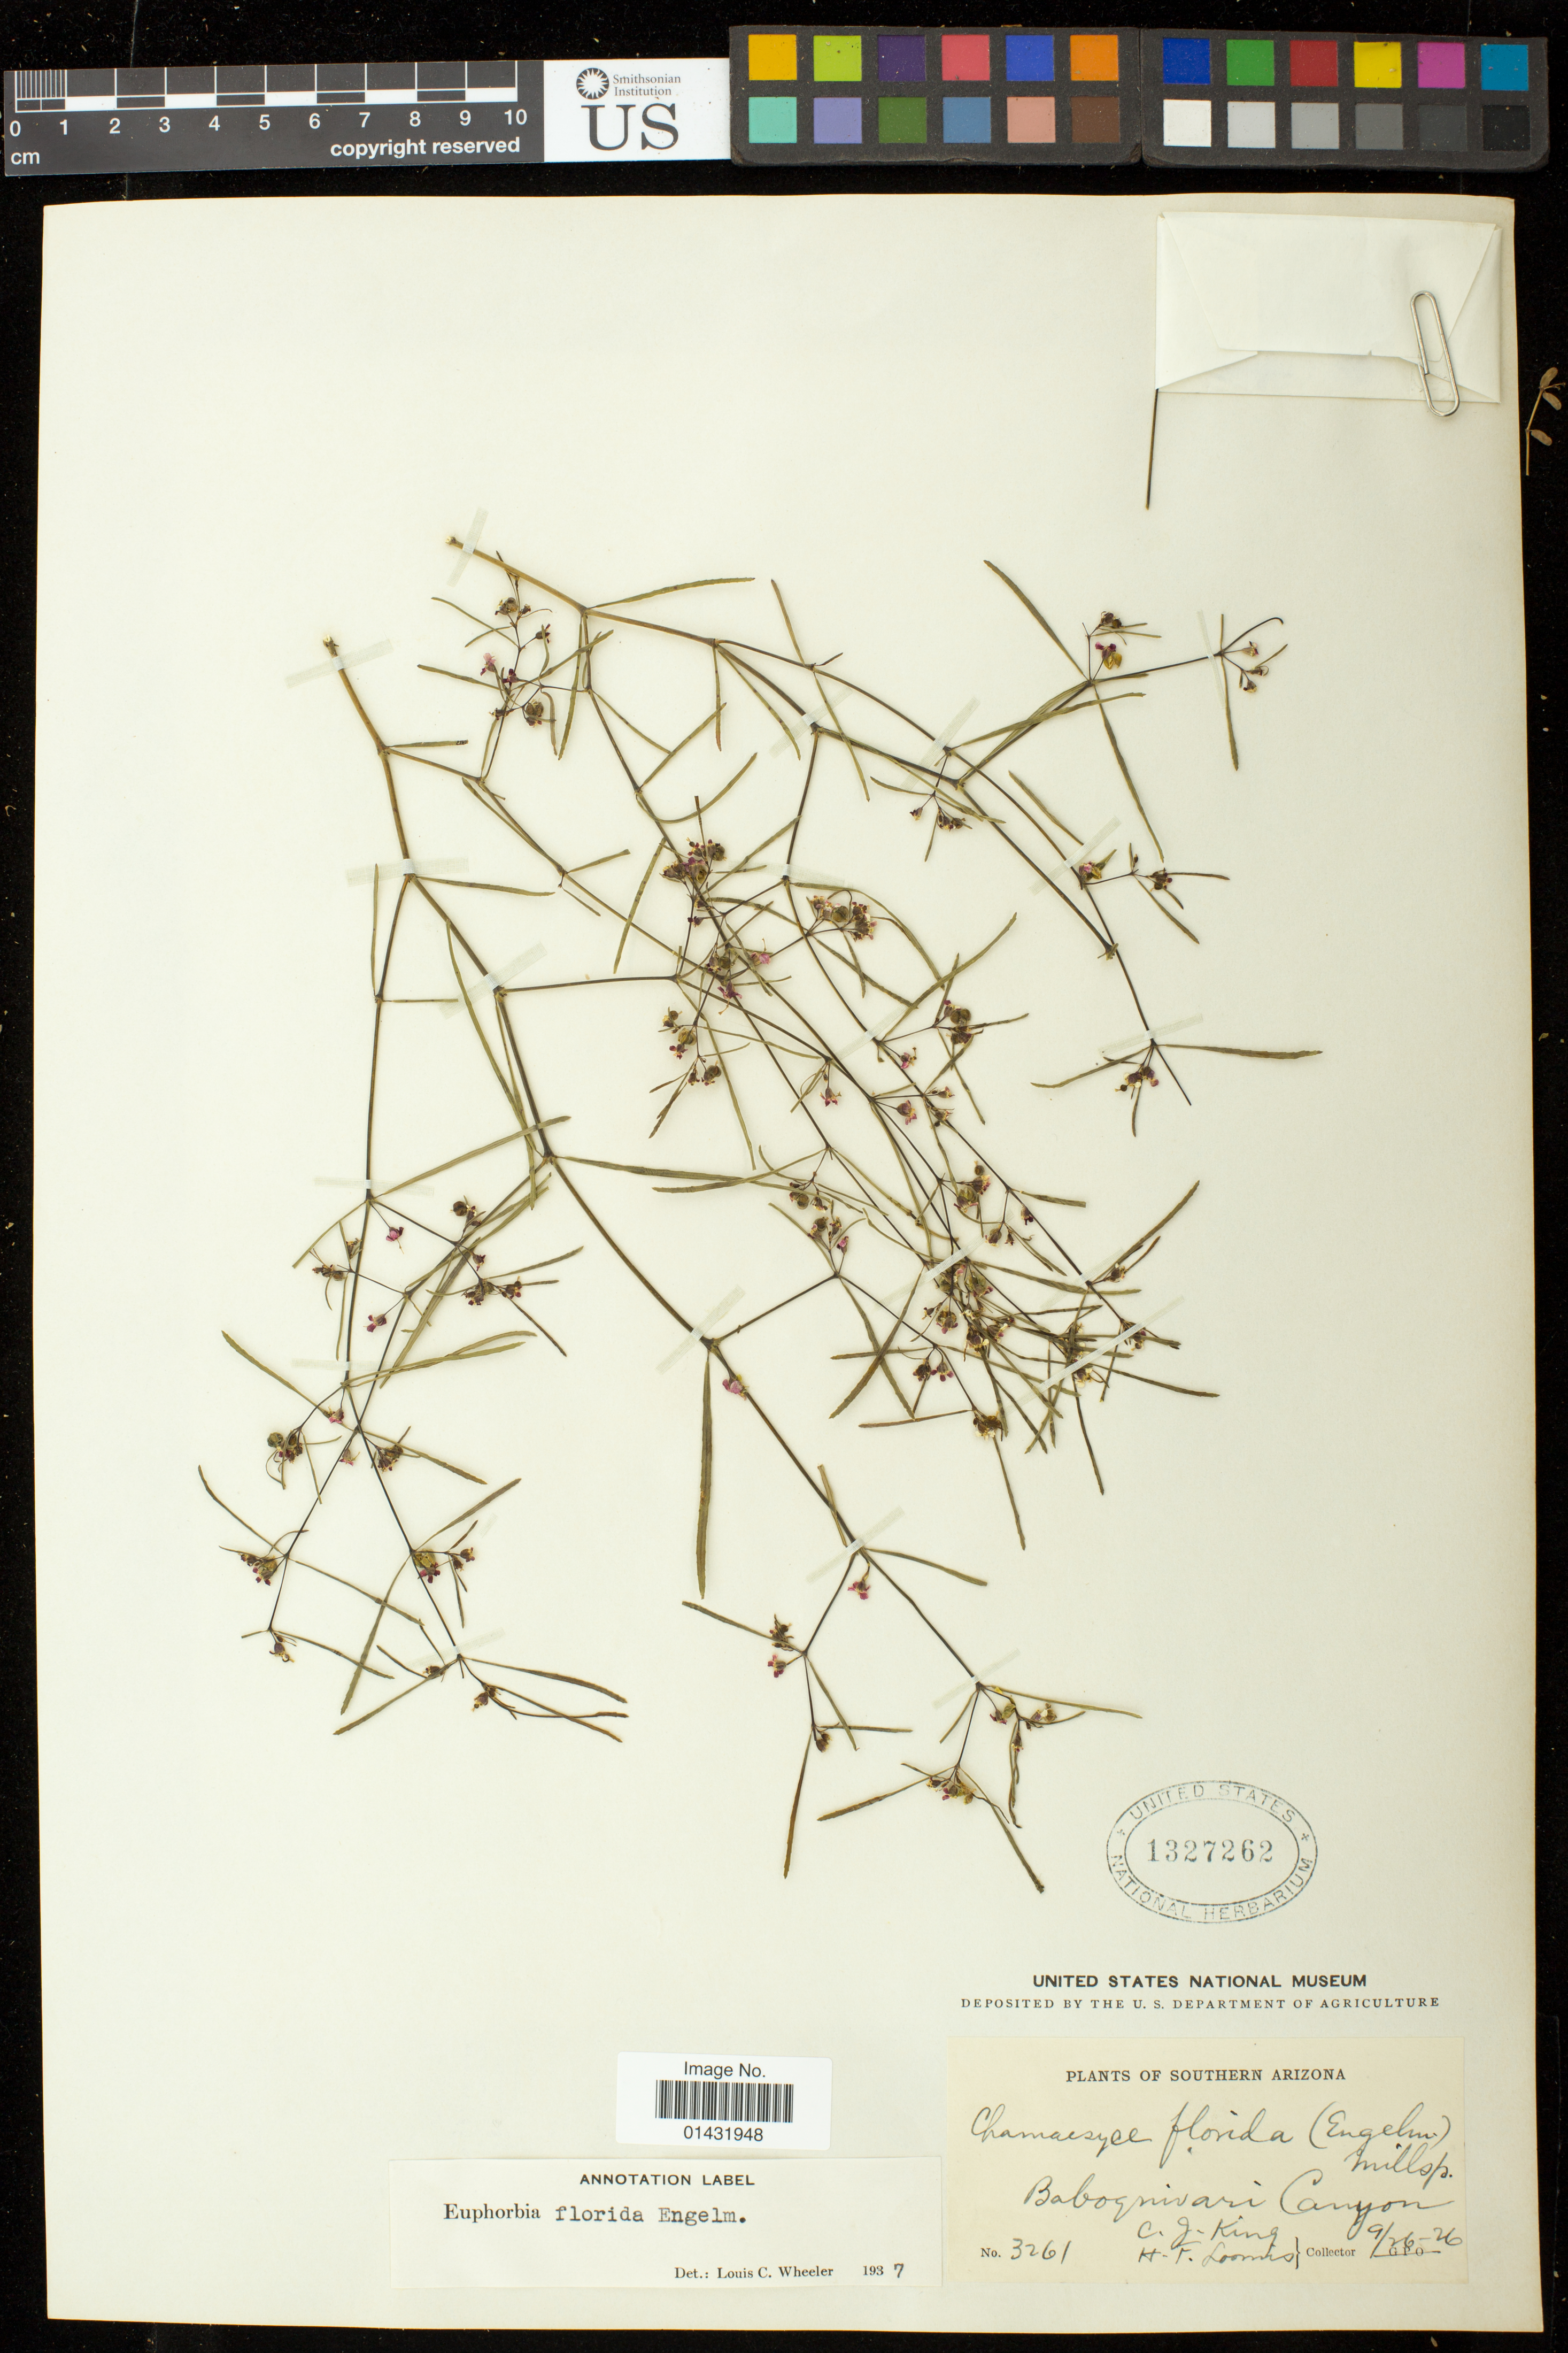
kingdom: Plantae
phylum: Tracheophyta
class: Magnoliopsida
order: Malpighiales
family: Euphorbiaceae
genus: Euphorbia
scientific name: Euphorbia florida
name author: Engelm. in Emory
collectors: C. J. King & H. F. Loomis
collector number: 3261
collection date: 1926-09-26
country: United States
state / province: Arizona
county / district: Pima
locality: Baboquivari Canyon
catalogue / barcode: US 1327262